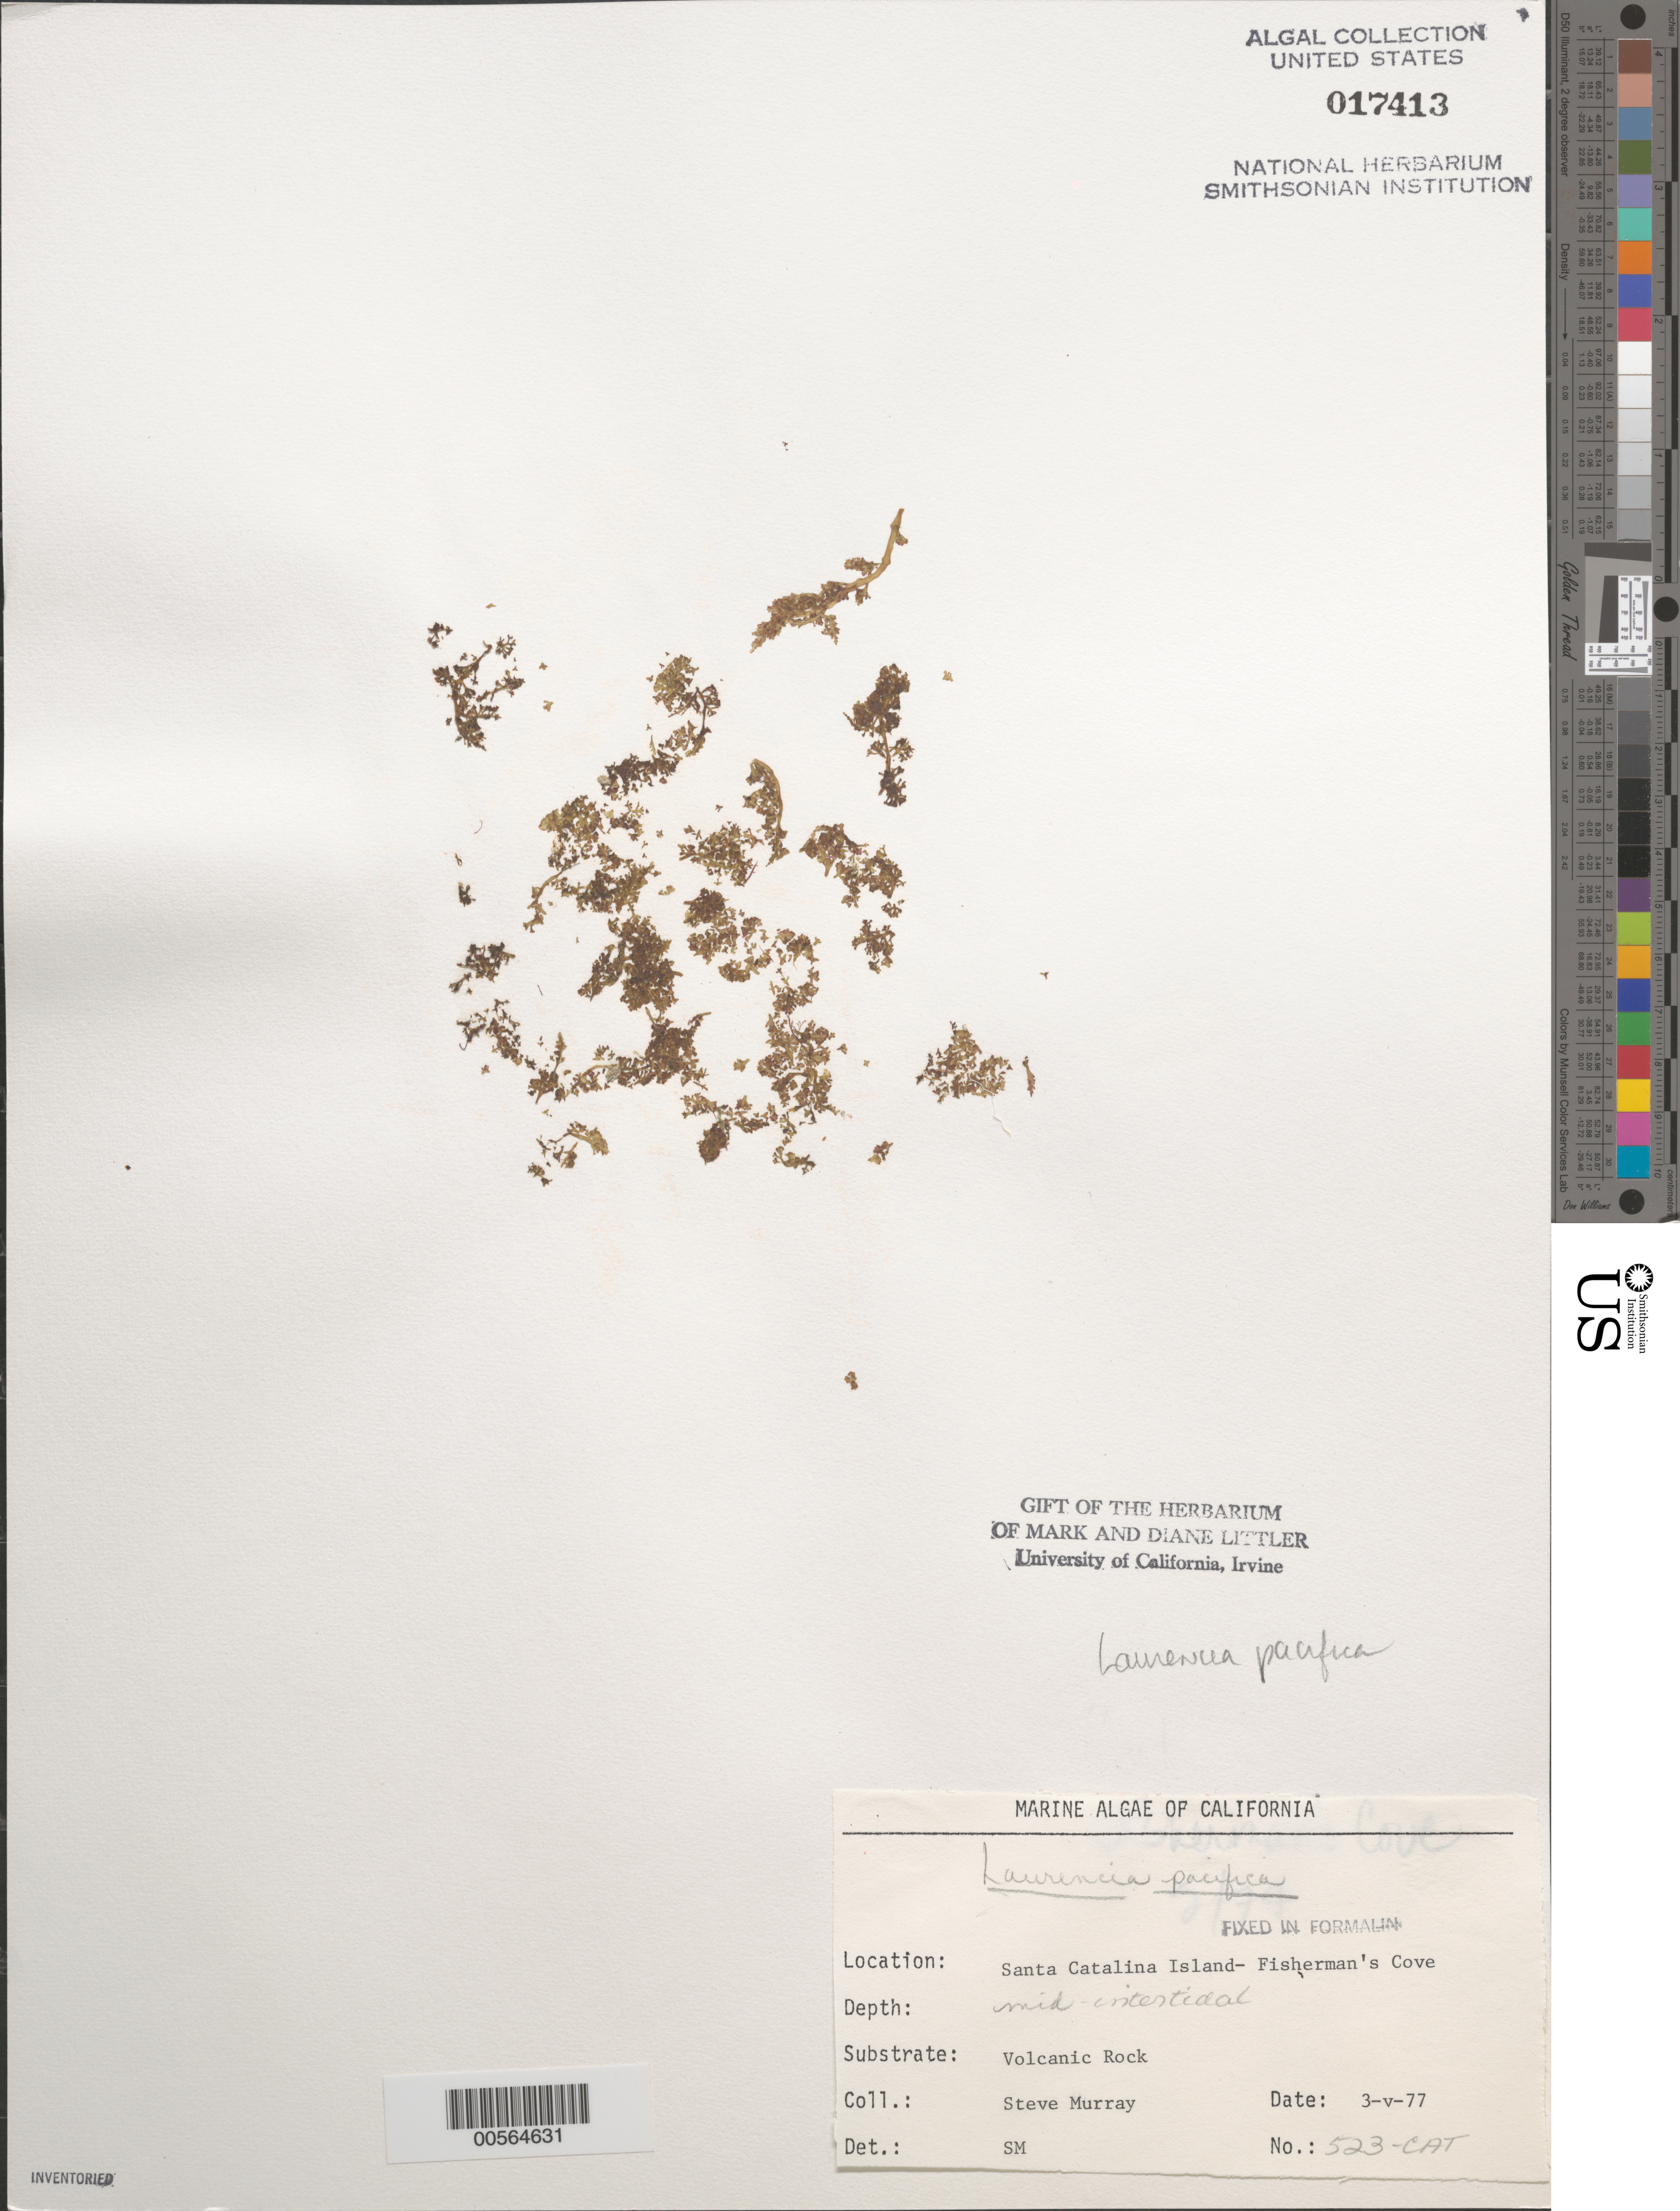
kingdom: Plantae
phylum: Rhodophyta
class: Florideophyceae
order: Ceramiales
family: Rhodomelaceae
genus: Laurencia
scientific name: Laurencia pacifica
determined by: Murray, S. N.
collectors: S. N. Murray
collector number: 523-cat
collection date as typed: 03 May 1977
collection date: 1977-05-03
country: United States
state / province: California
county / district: Los Angeles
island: Santa Catalina Island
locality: Fishermen Cove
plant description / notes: BLM-SOCALBIGHT Rocky Intertidal Survey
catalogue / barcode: US 17413